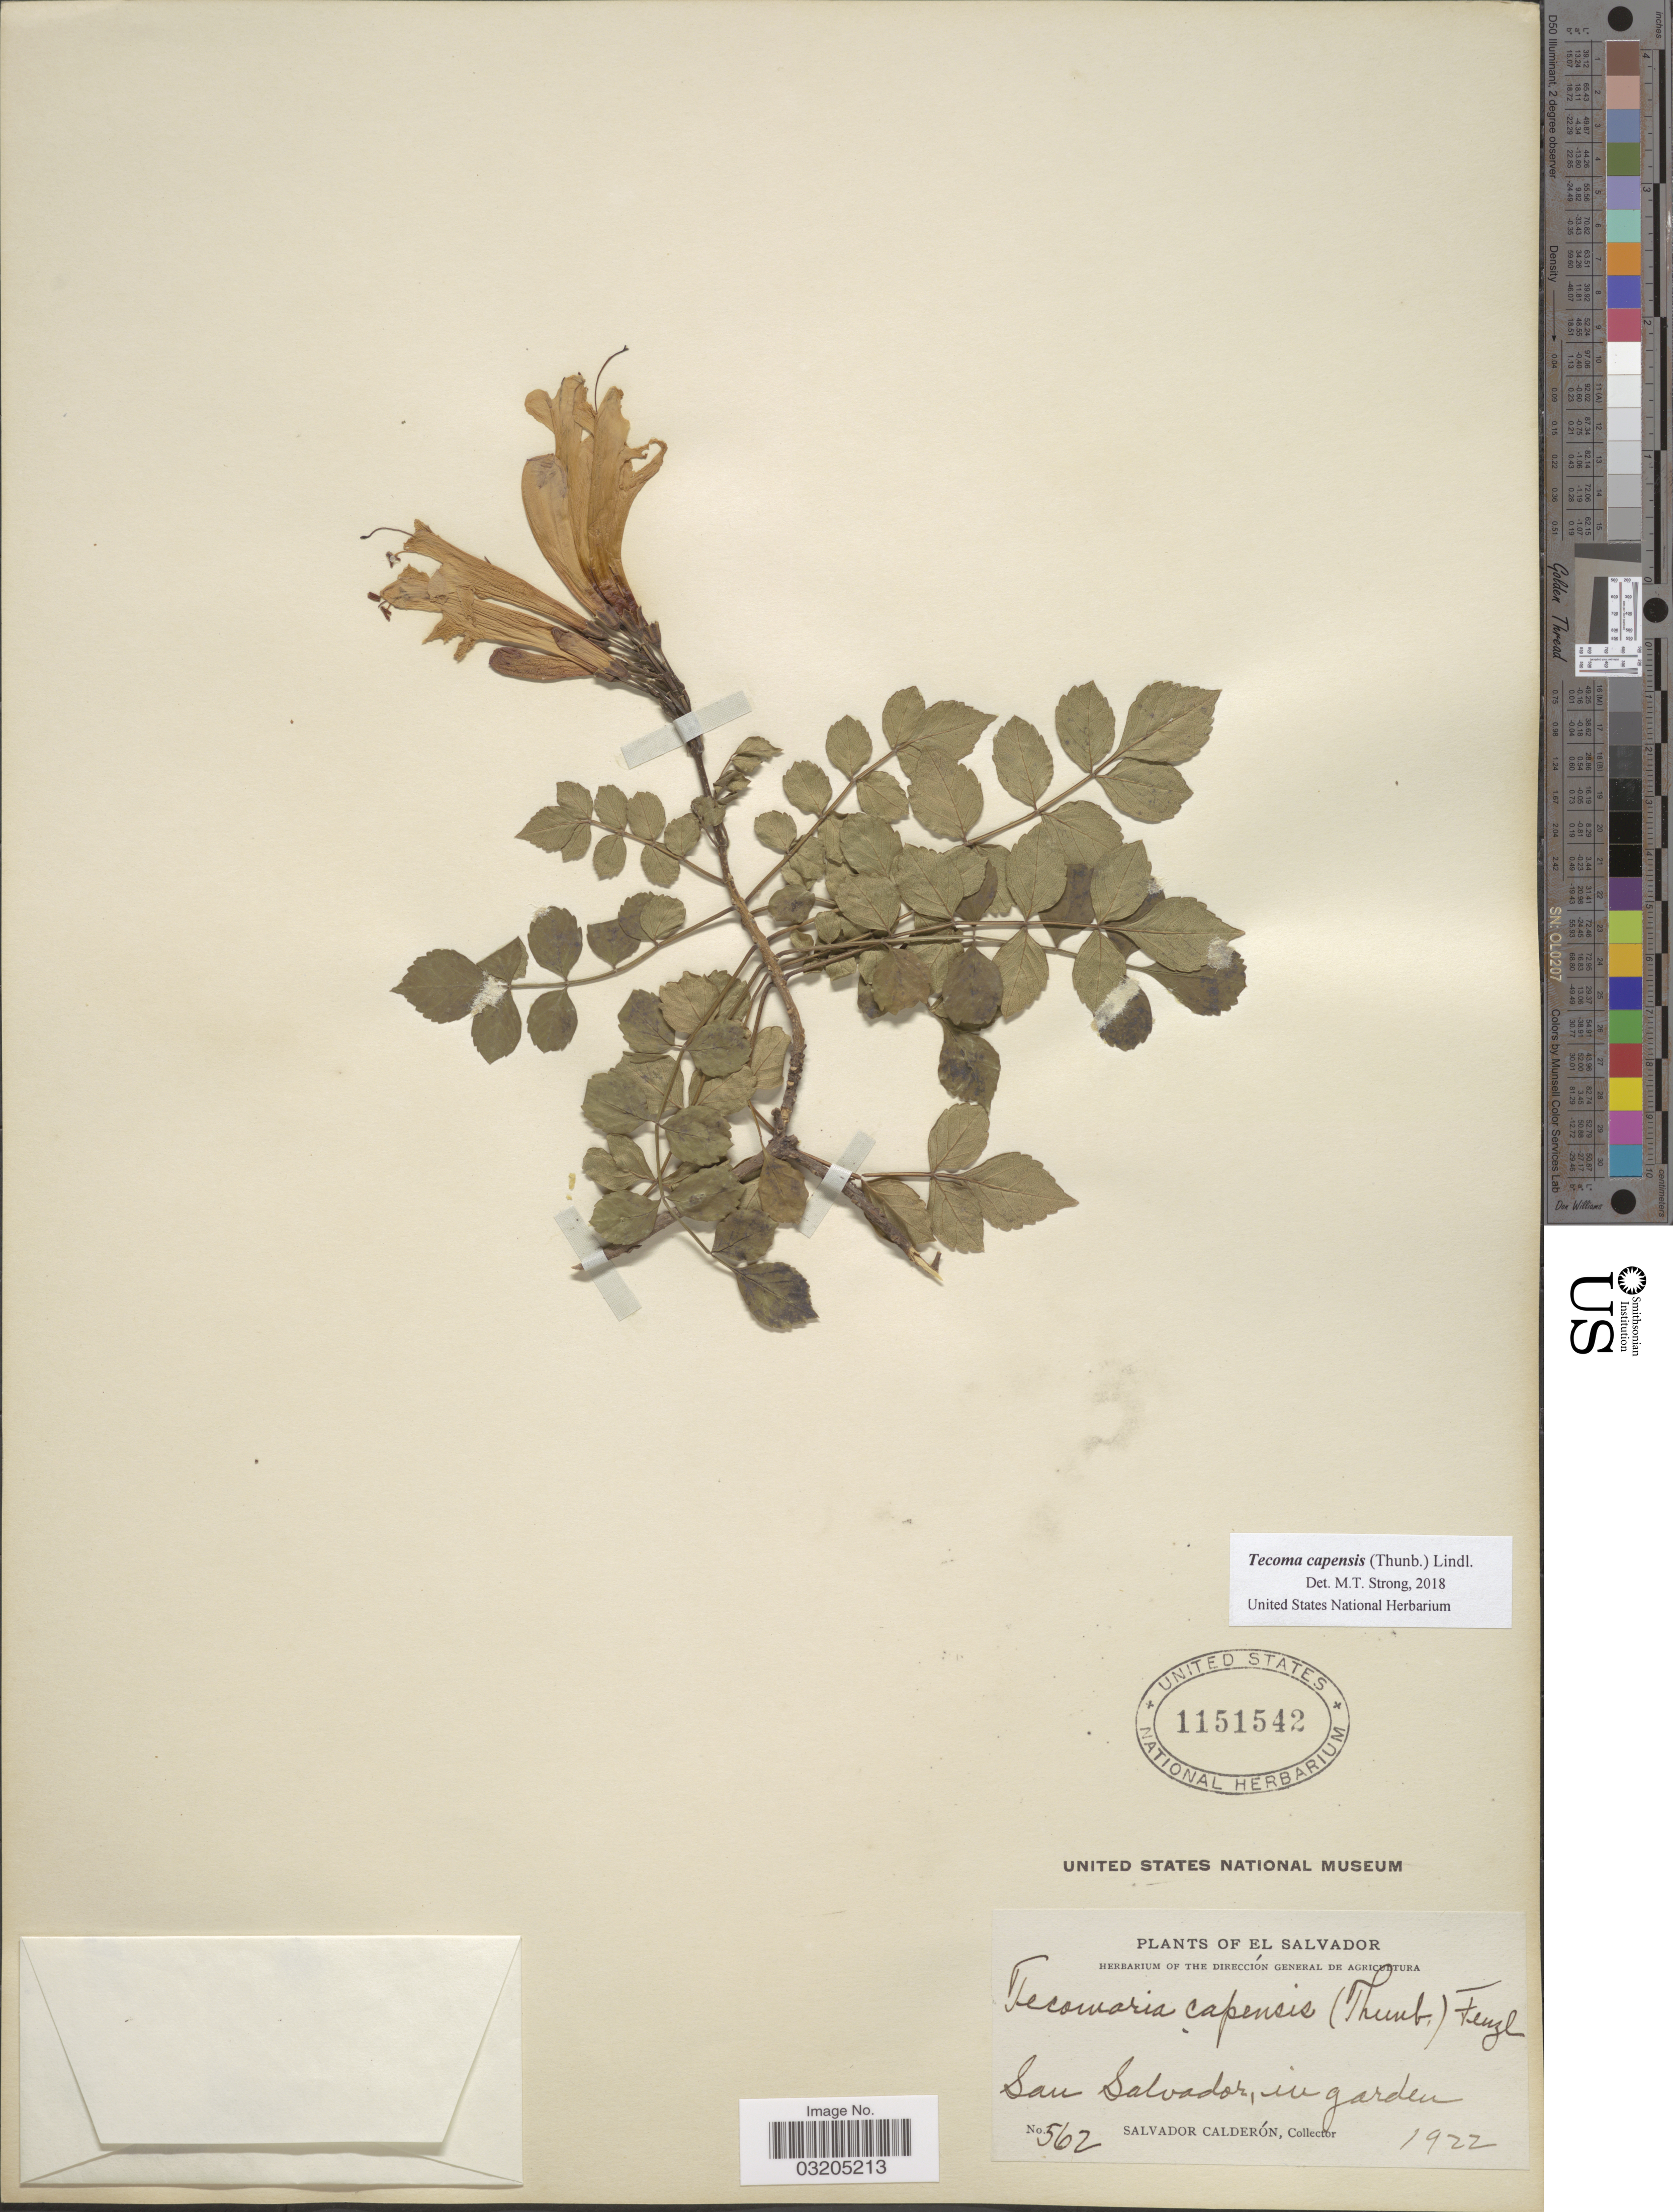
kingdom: Plantae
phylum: Tracheophyta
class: Magnoliopsida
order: Lamiales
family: Bignoniaceae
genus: Tecoma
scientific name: Tecoma capensis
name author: (Thunb.) Lindl.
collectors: S. Calderón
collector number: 562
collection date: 1922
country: El Salvador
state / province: San Salvador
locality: In garden.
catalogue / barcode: US 1151542